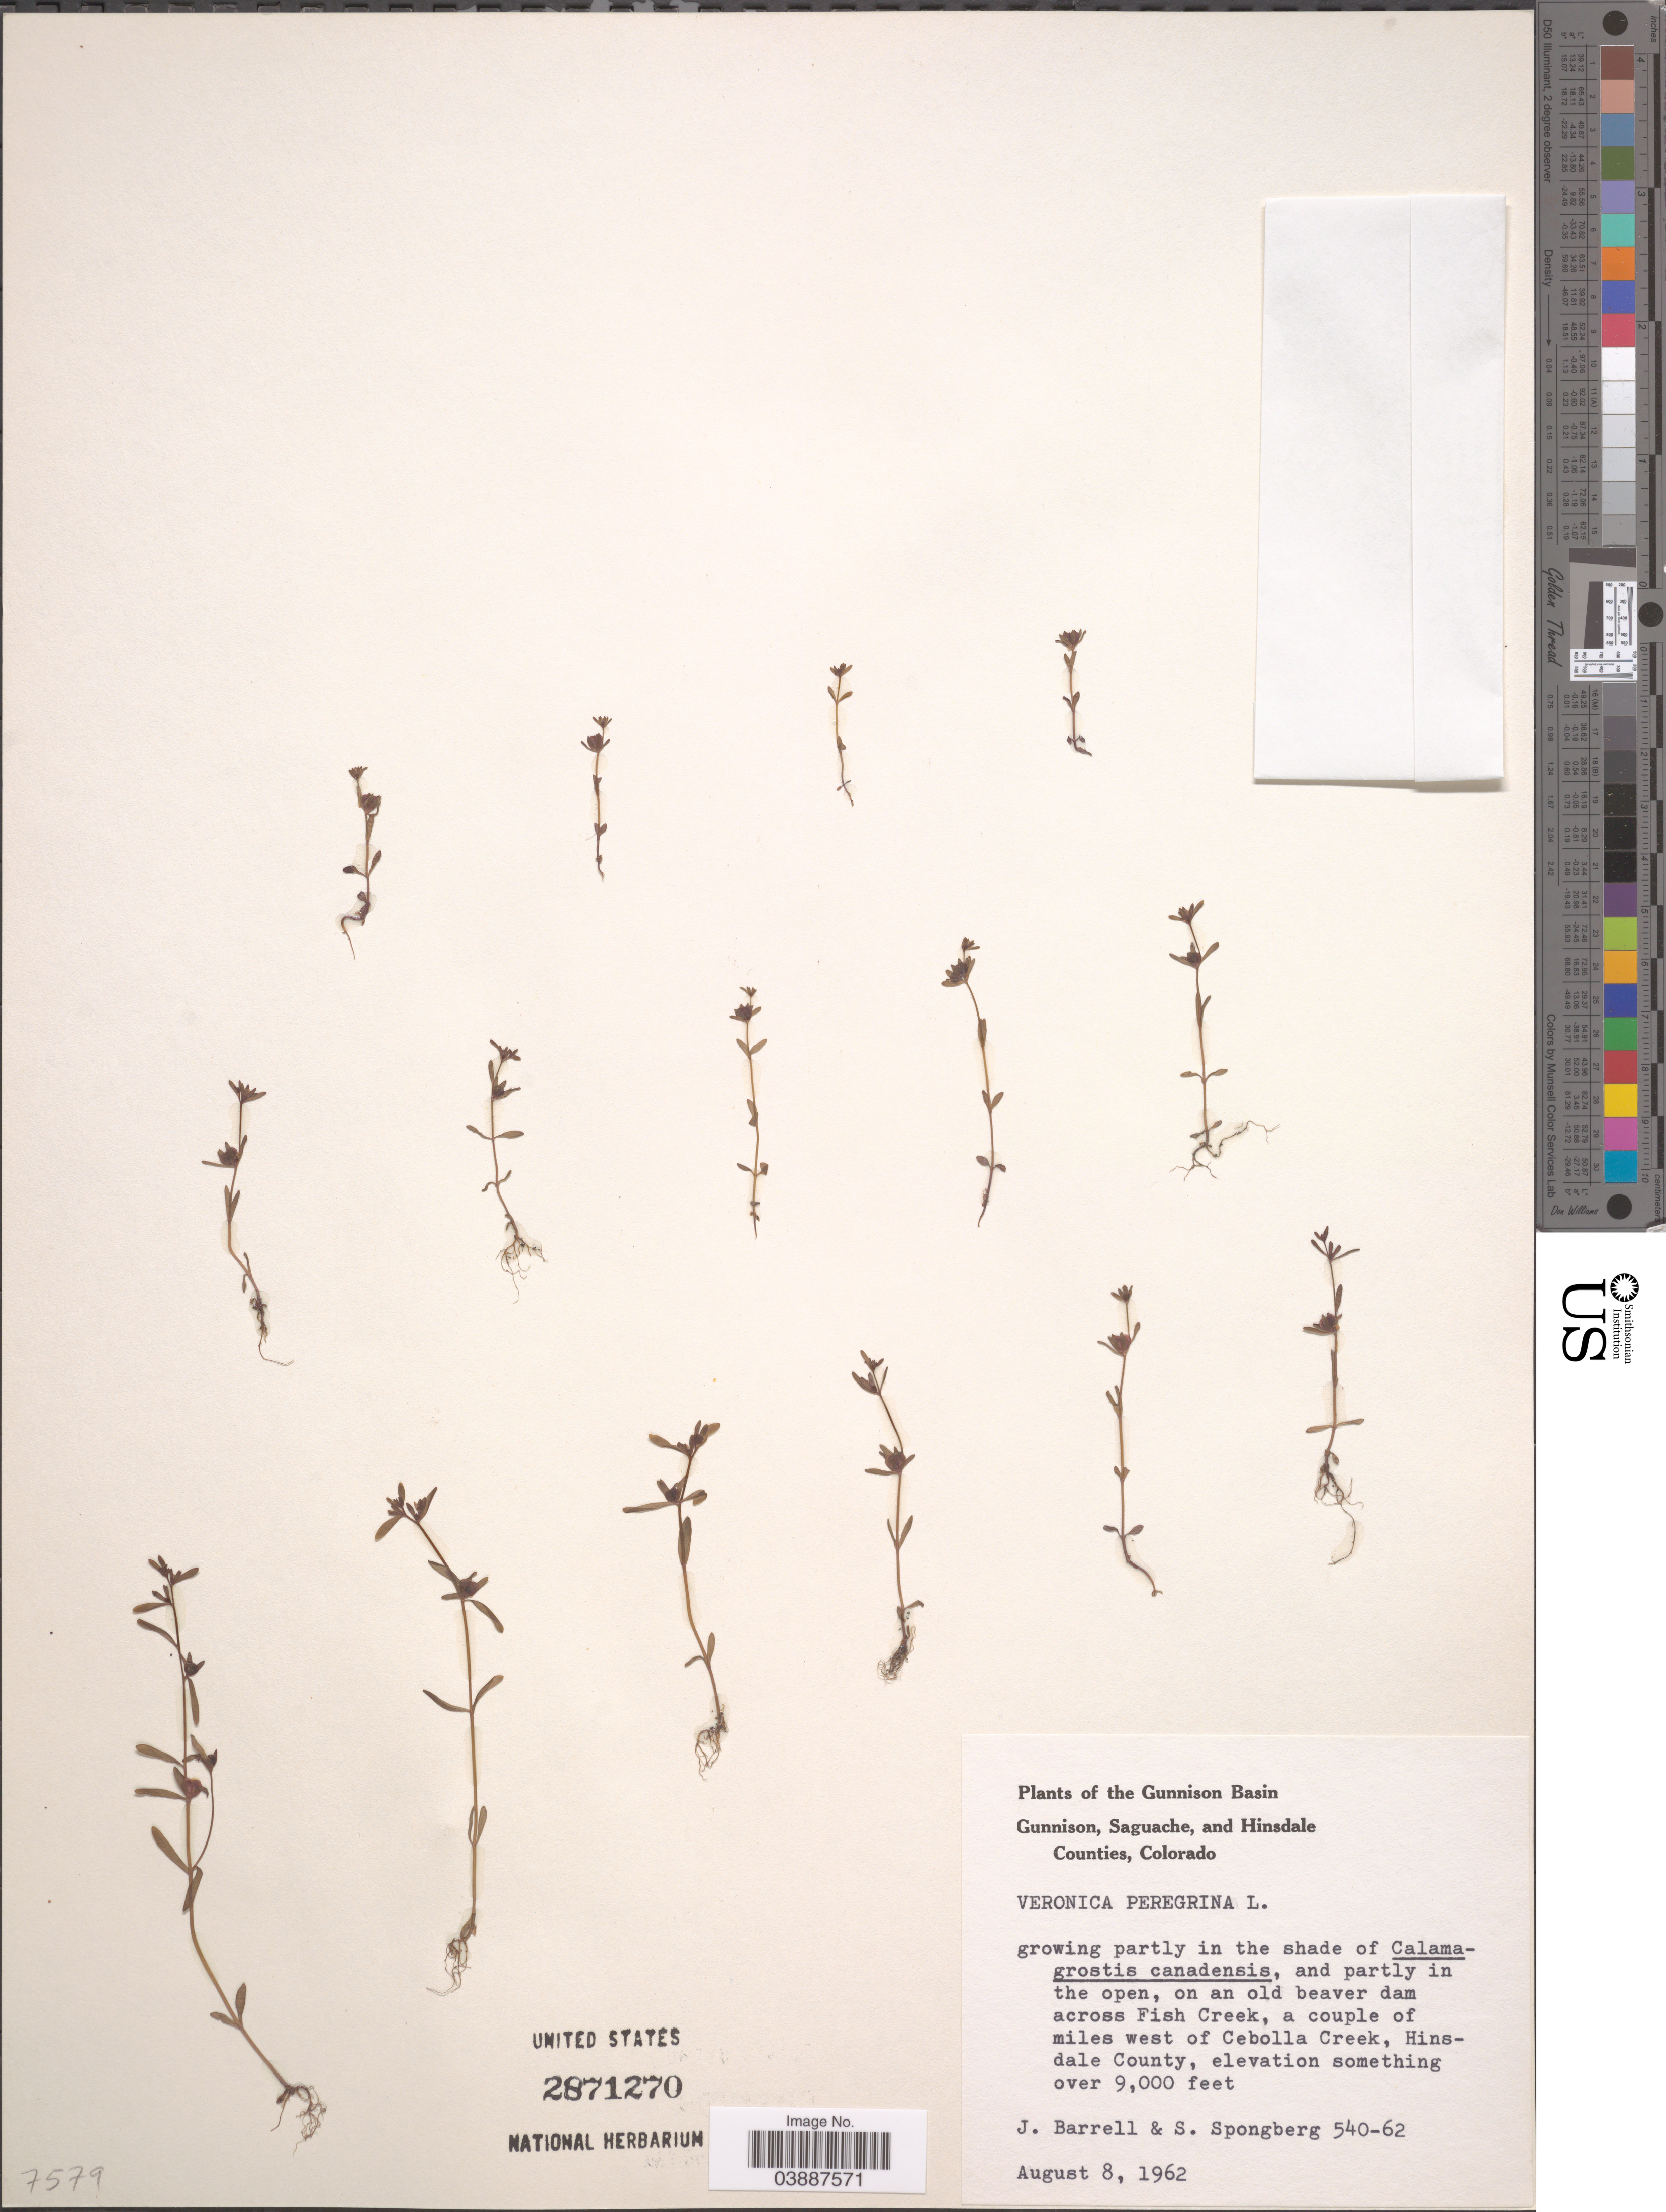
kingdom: Plantae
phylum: Tracheophyta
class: Magnoliopsida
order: Lamiales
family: Plantaginaceae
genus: Veronica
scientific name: Veronica peregrina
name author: L.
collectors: J. Barrell & S. A.Spongberg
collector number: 540-62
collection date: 1962-08-08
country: United States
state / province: Colorado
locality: The Gunnison Basin. On an old beaver dam across Fish Creek, a couple of miles west of Cebolla Creek, Hinsdale County.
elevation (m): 2743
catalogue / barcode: US 2871270